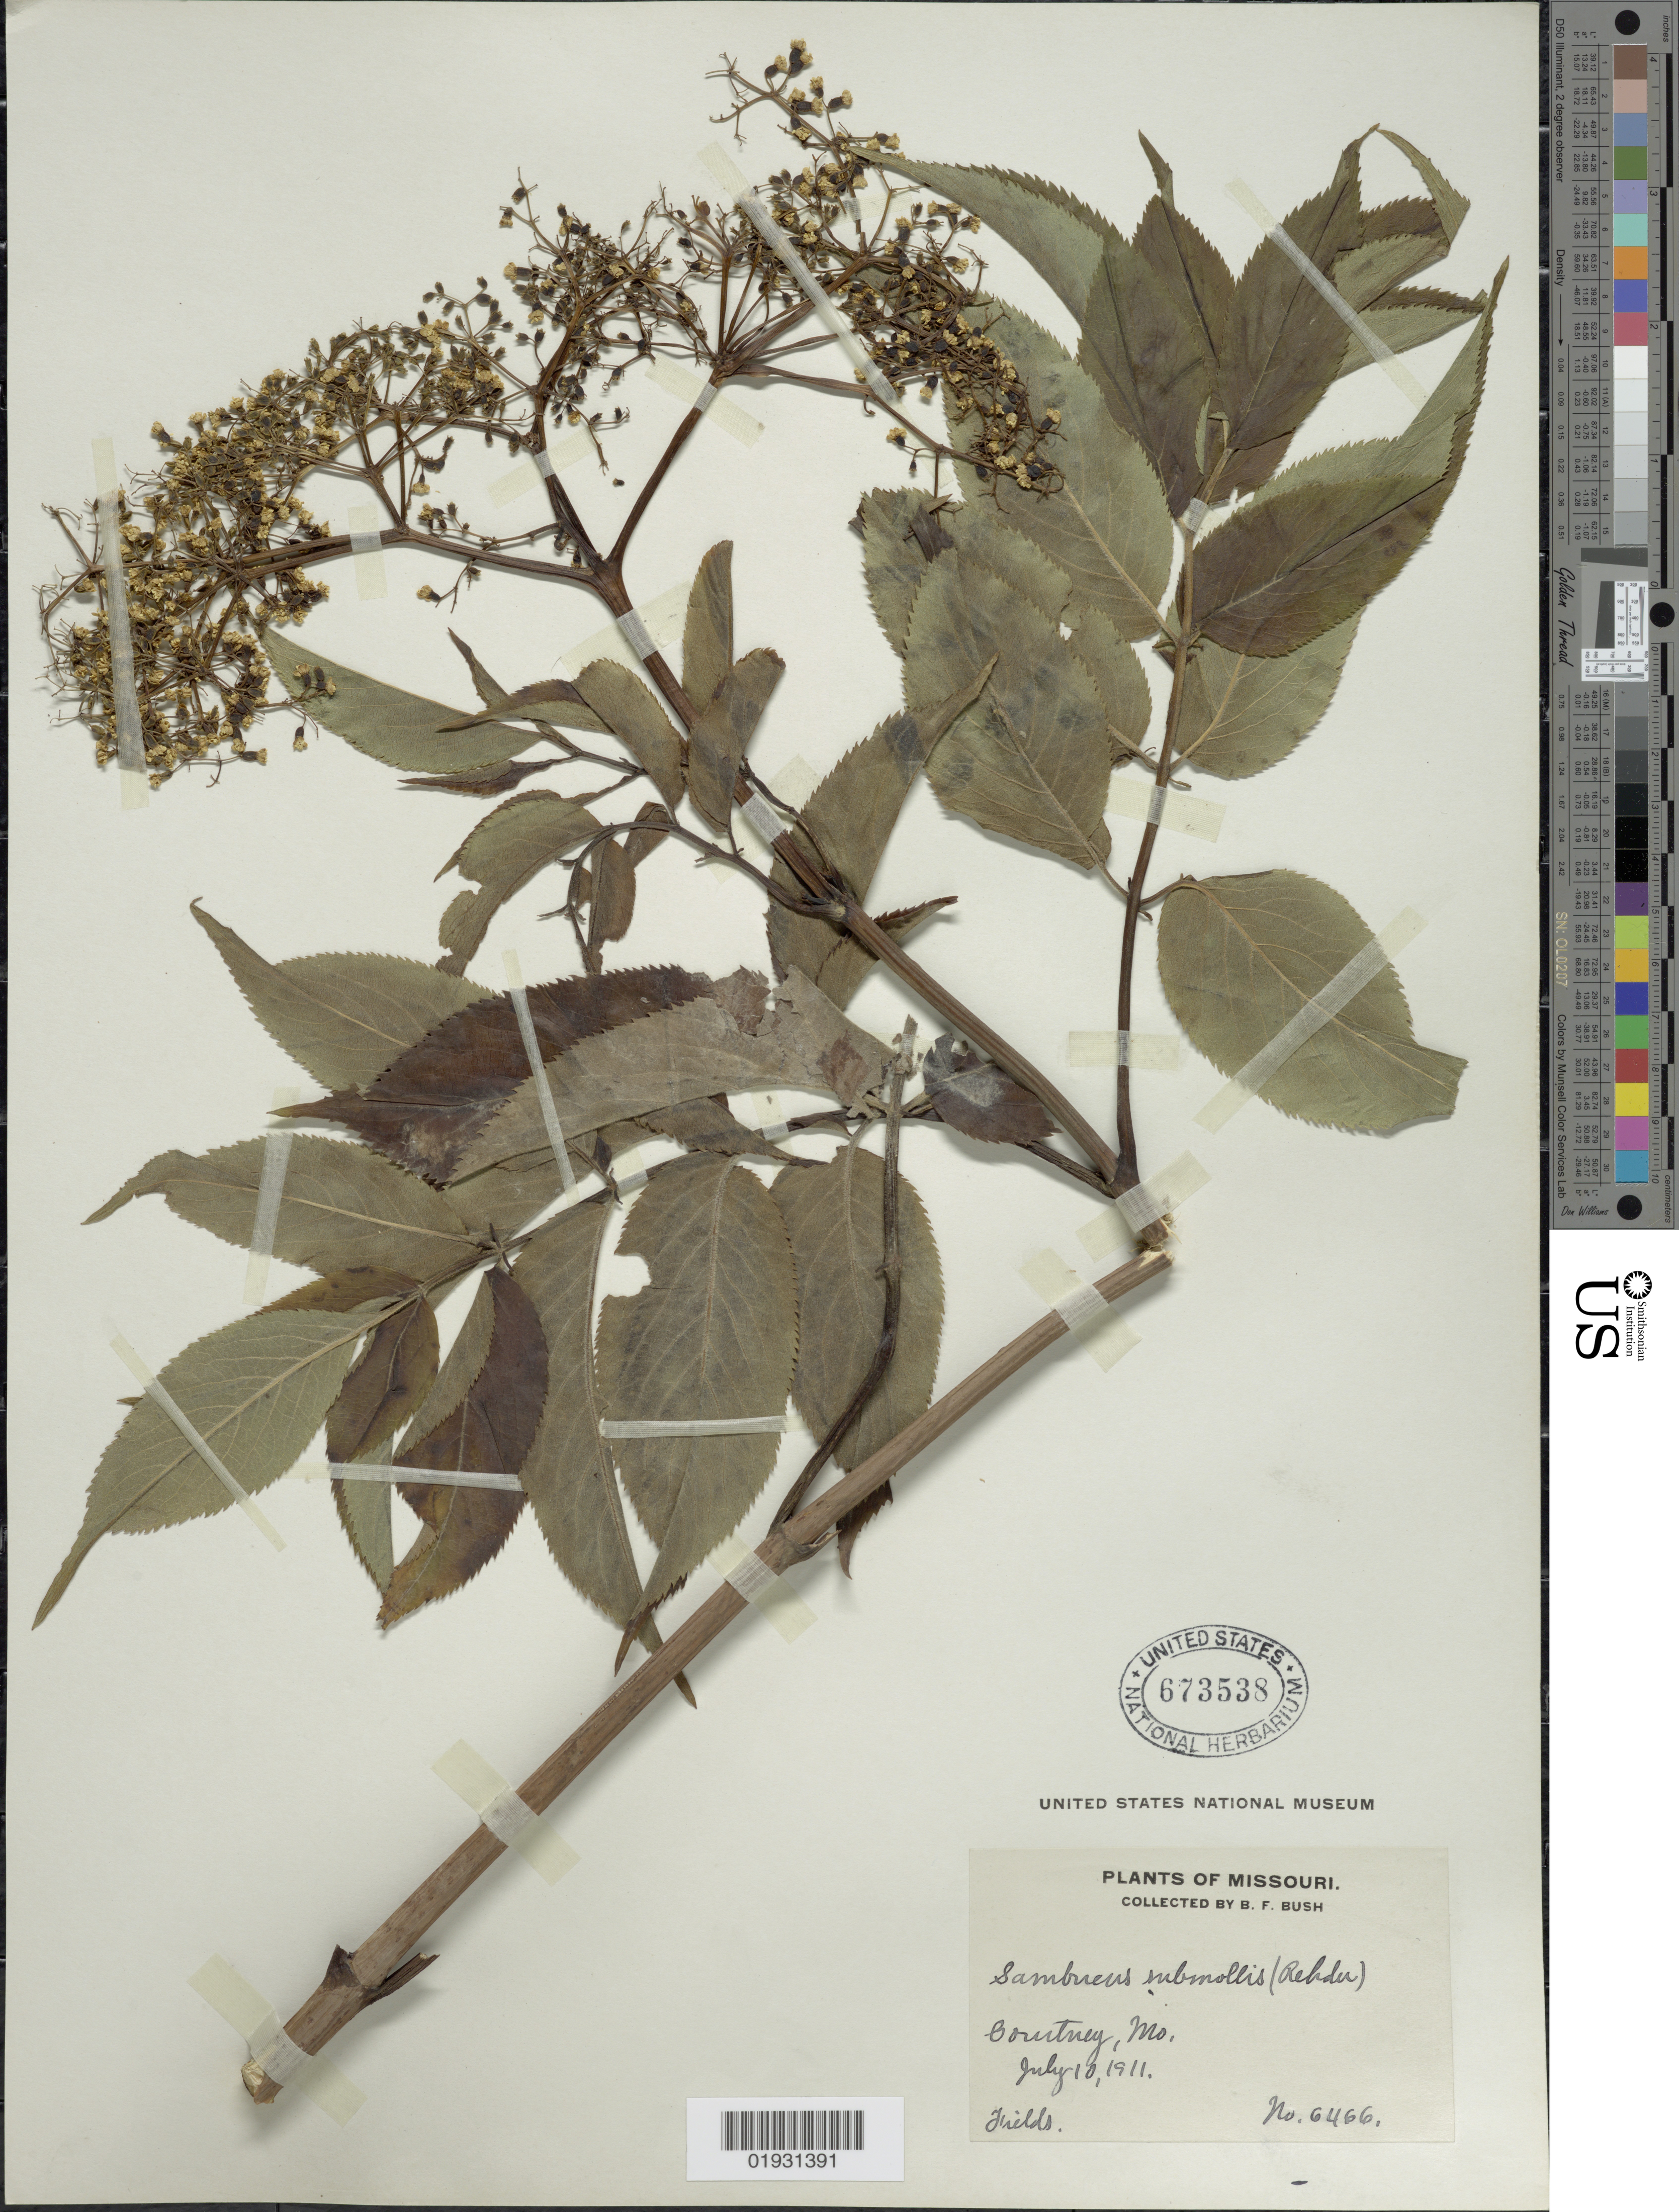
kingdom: Plantae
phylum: Tracheophyta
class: Magnoliopsida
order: Dipsacales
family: Viburnaceae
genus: Sambucus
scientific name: Sambucus canadensis var. submollis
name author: Rehder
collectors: B. F. Bush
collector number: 6466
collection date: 1911-07-10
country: United States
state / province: Missouri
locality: Courtney, Mo.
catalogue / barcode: US 673538